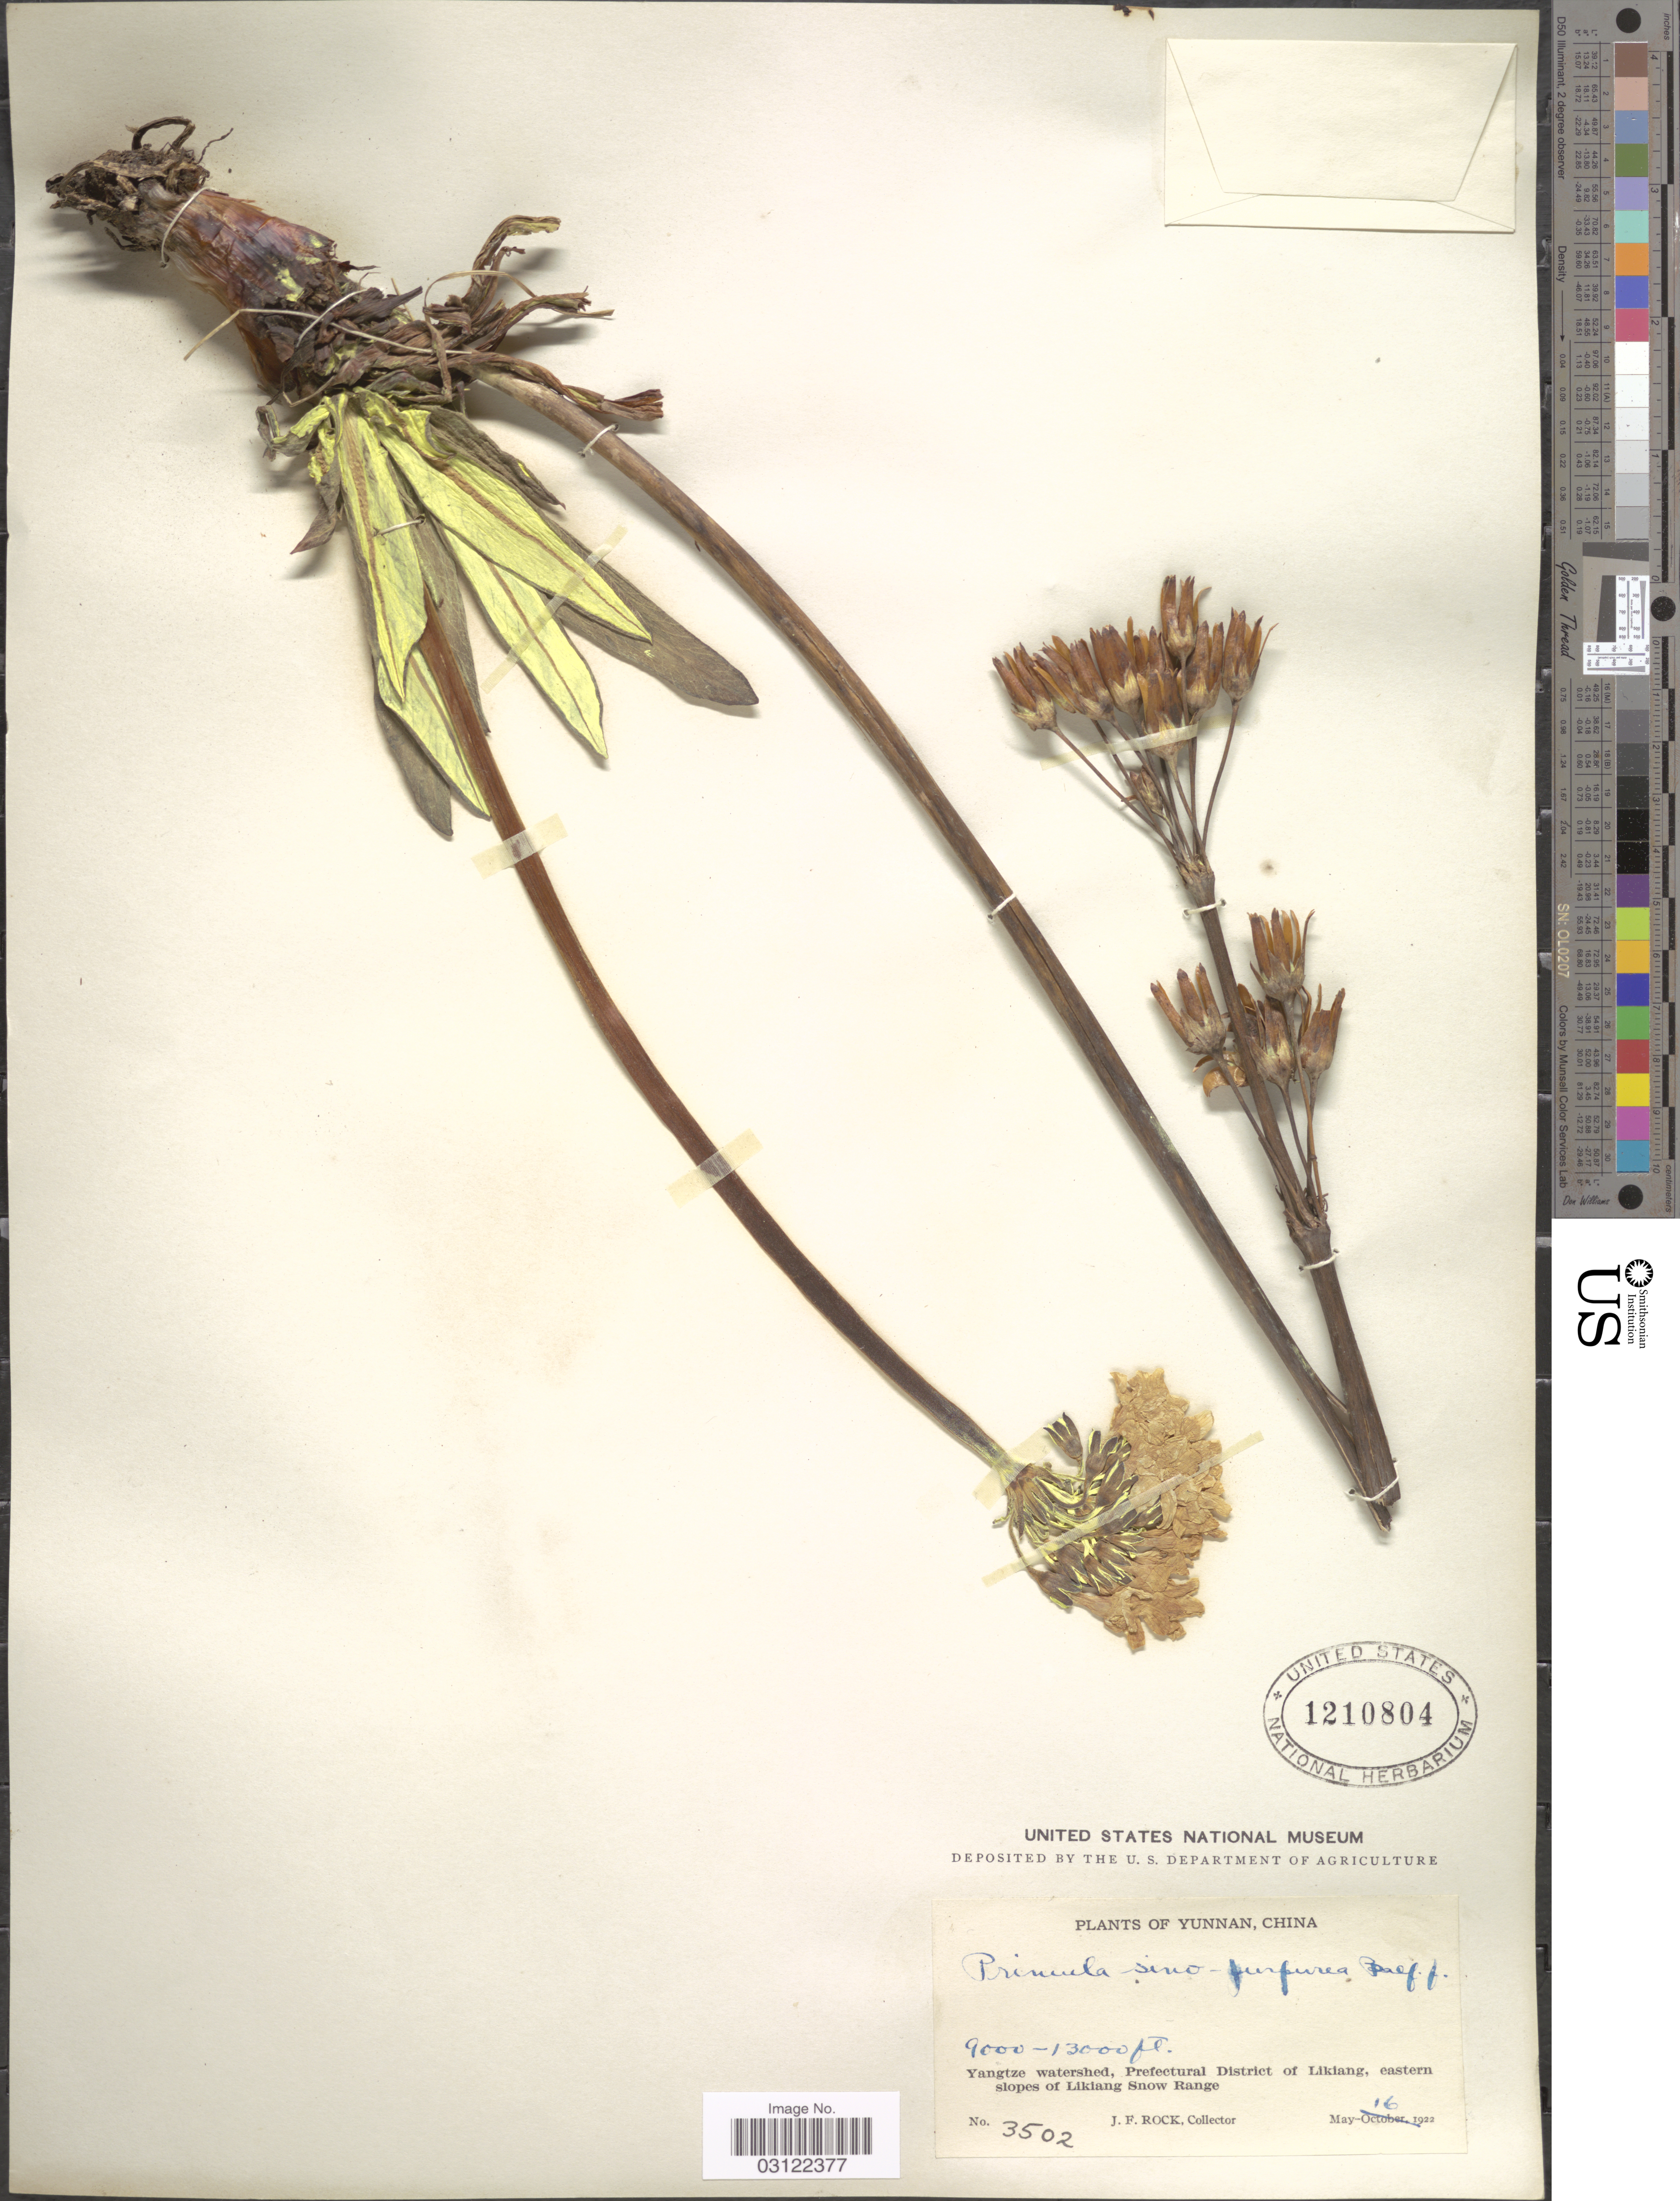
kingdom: Plantae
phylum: Tracheophyta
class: Magnoliopsida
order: Ericales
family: Primulaceae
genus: Primula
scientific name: Primula sinopurpurea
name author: Balf. f. ex Hutch.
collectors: J. Rock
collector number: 3502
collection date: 1922-05-16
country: China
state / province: Yunnan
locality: Yangtze watershed, Prefectural District of Likiang, eastern slopes of Likiang Snow Range.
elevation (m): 2743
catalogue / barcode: US 1210804